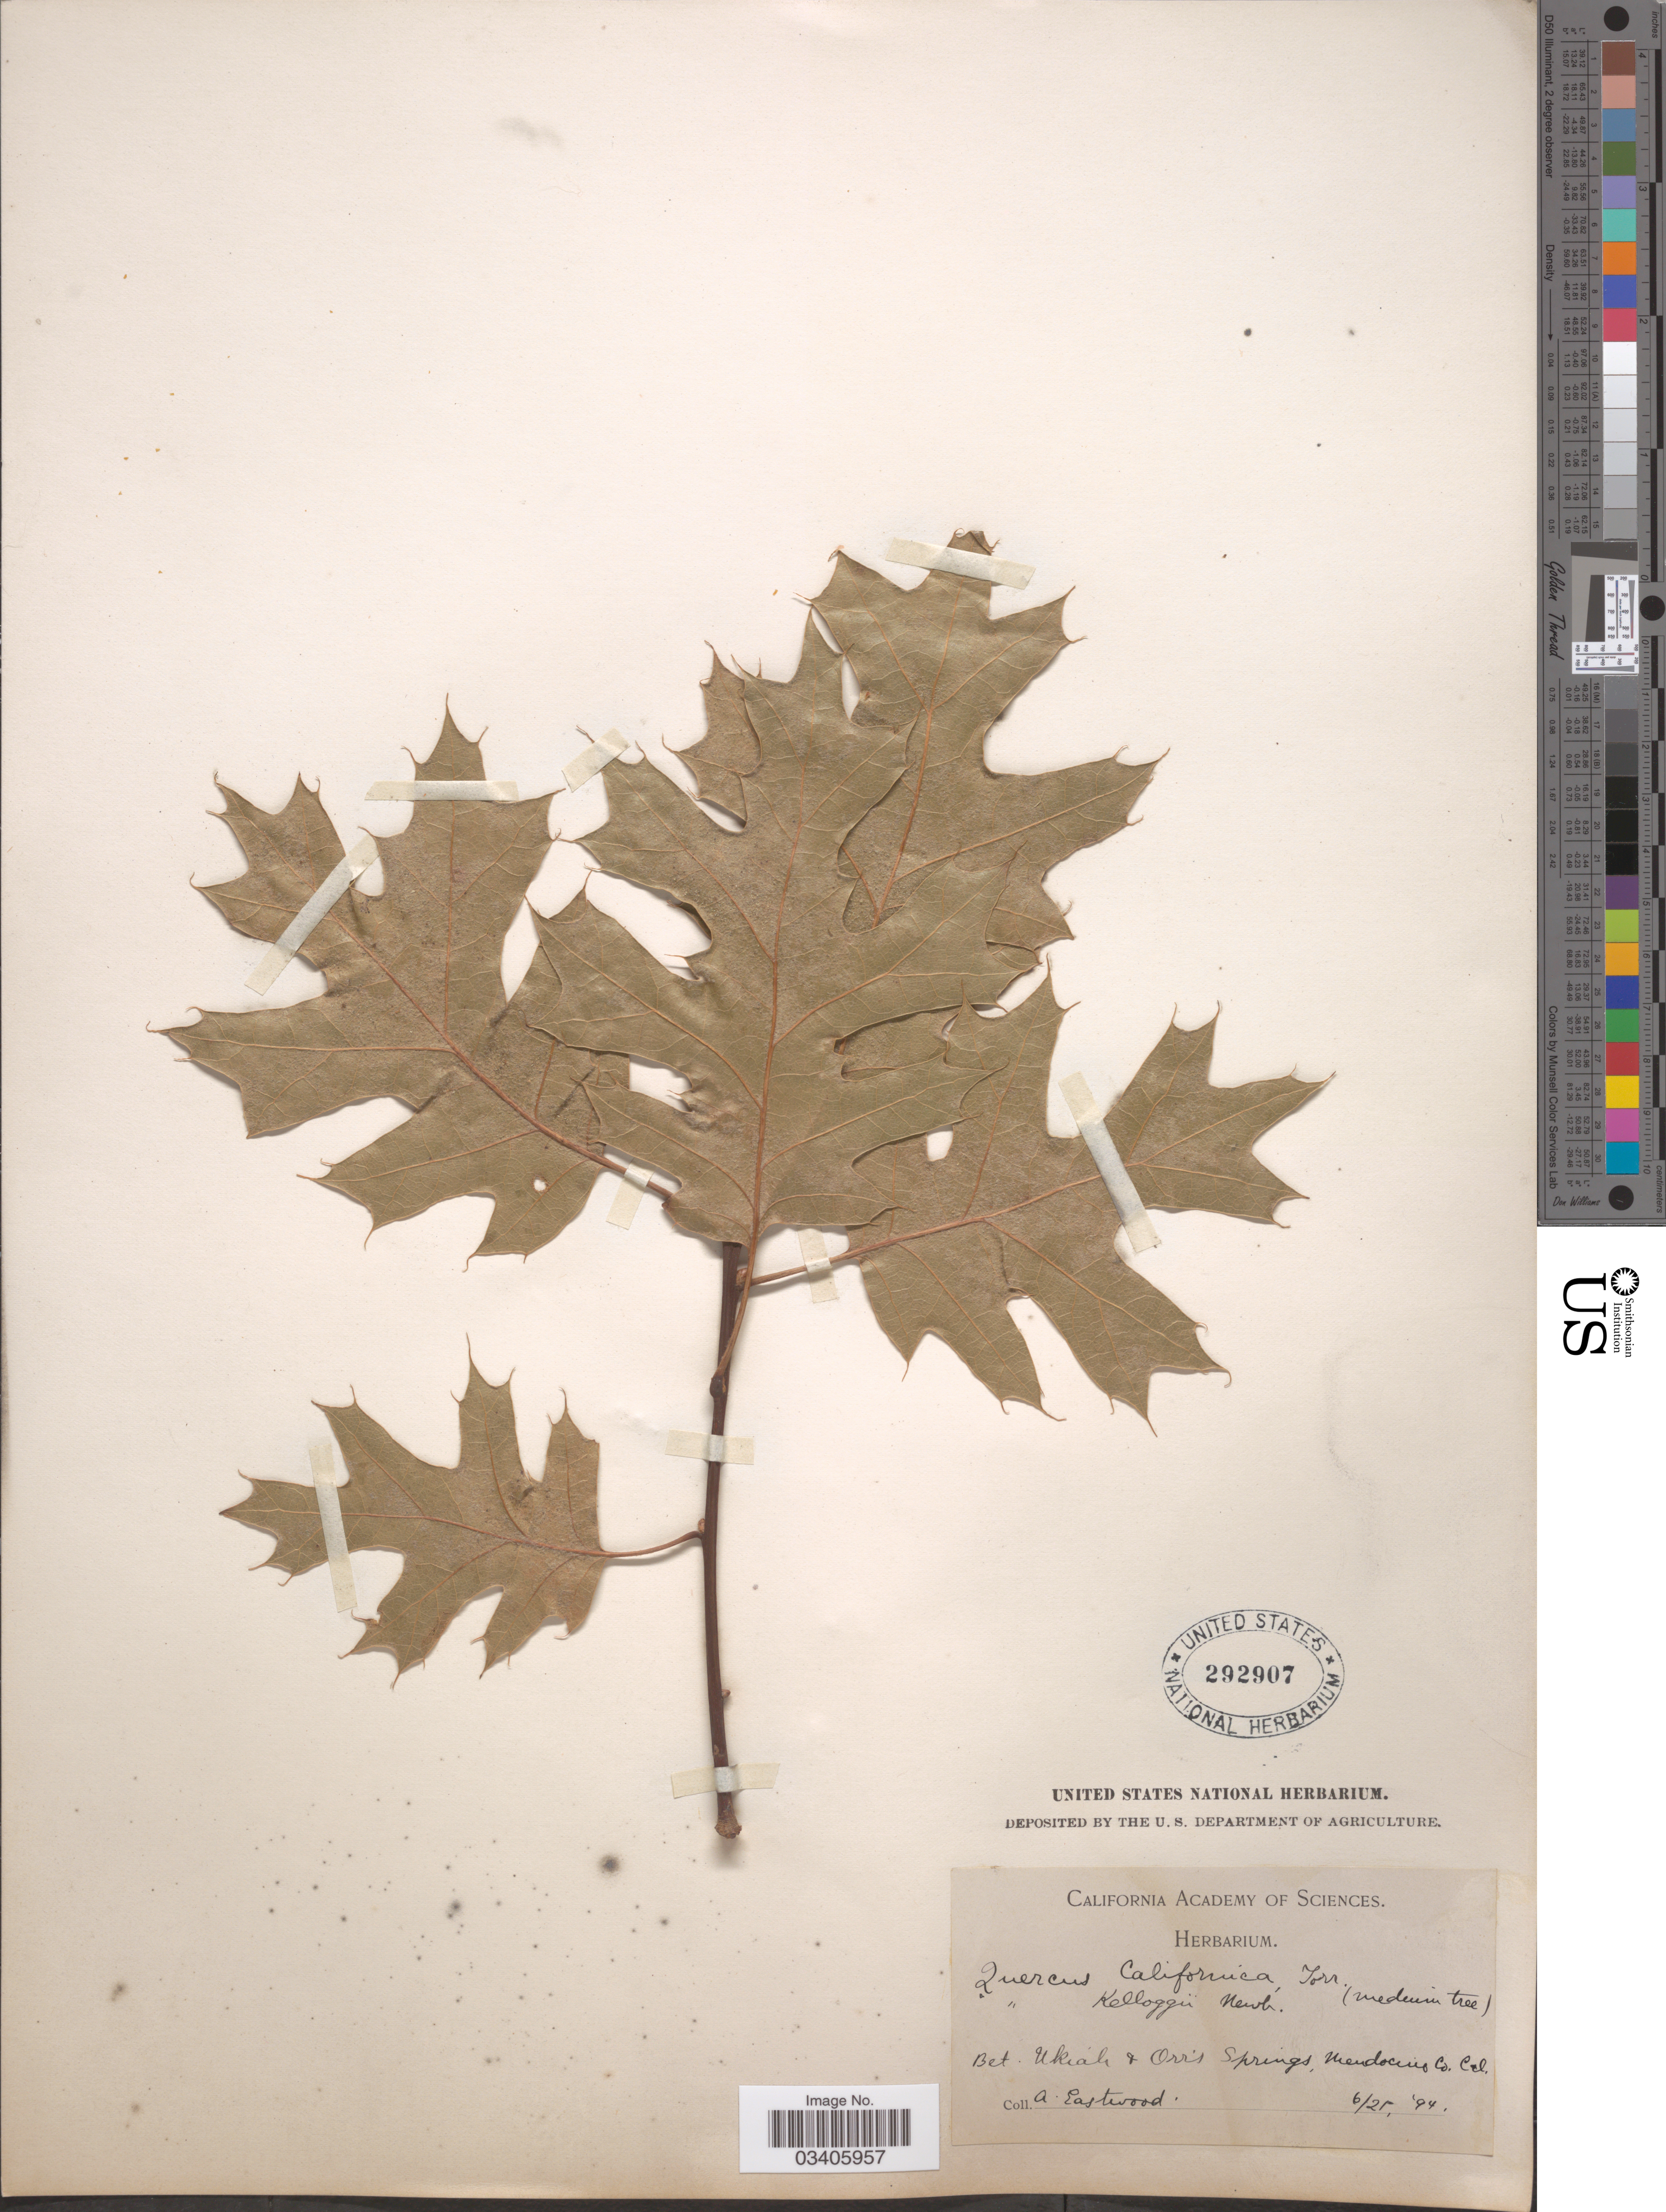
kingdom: Plantae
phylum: Tracheophyta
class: Magnoliopsida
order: Fagales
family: Fagaceae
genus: Quercus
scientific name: Quercus kelloggii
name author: Newb.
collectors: A. Eastwood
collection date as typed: Transcribed d/m/y: 25/6/94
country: United States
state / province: California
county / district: Mendocino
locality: Bet. Ukiah + Orr's Springs, Mendocino Co.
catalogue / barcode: US 292907